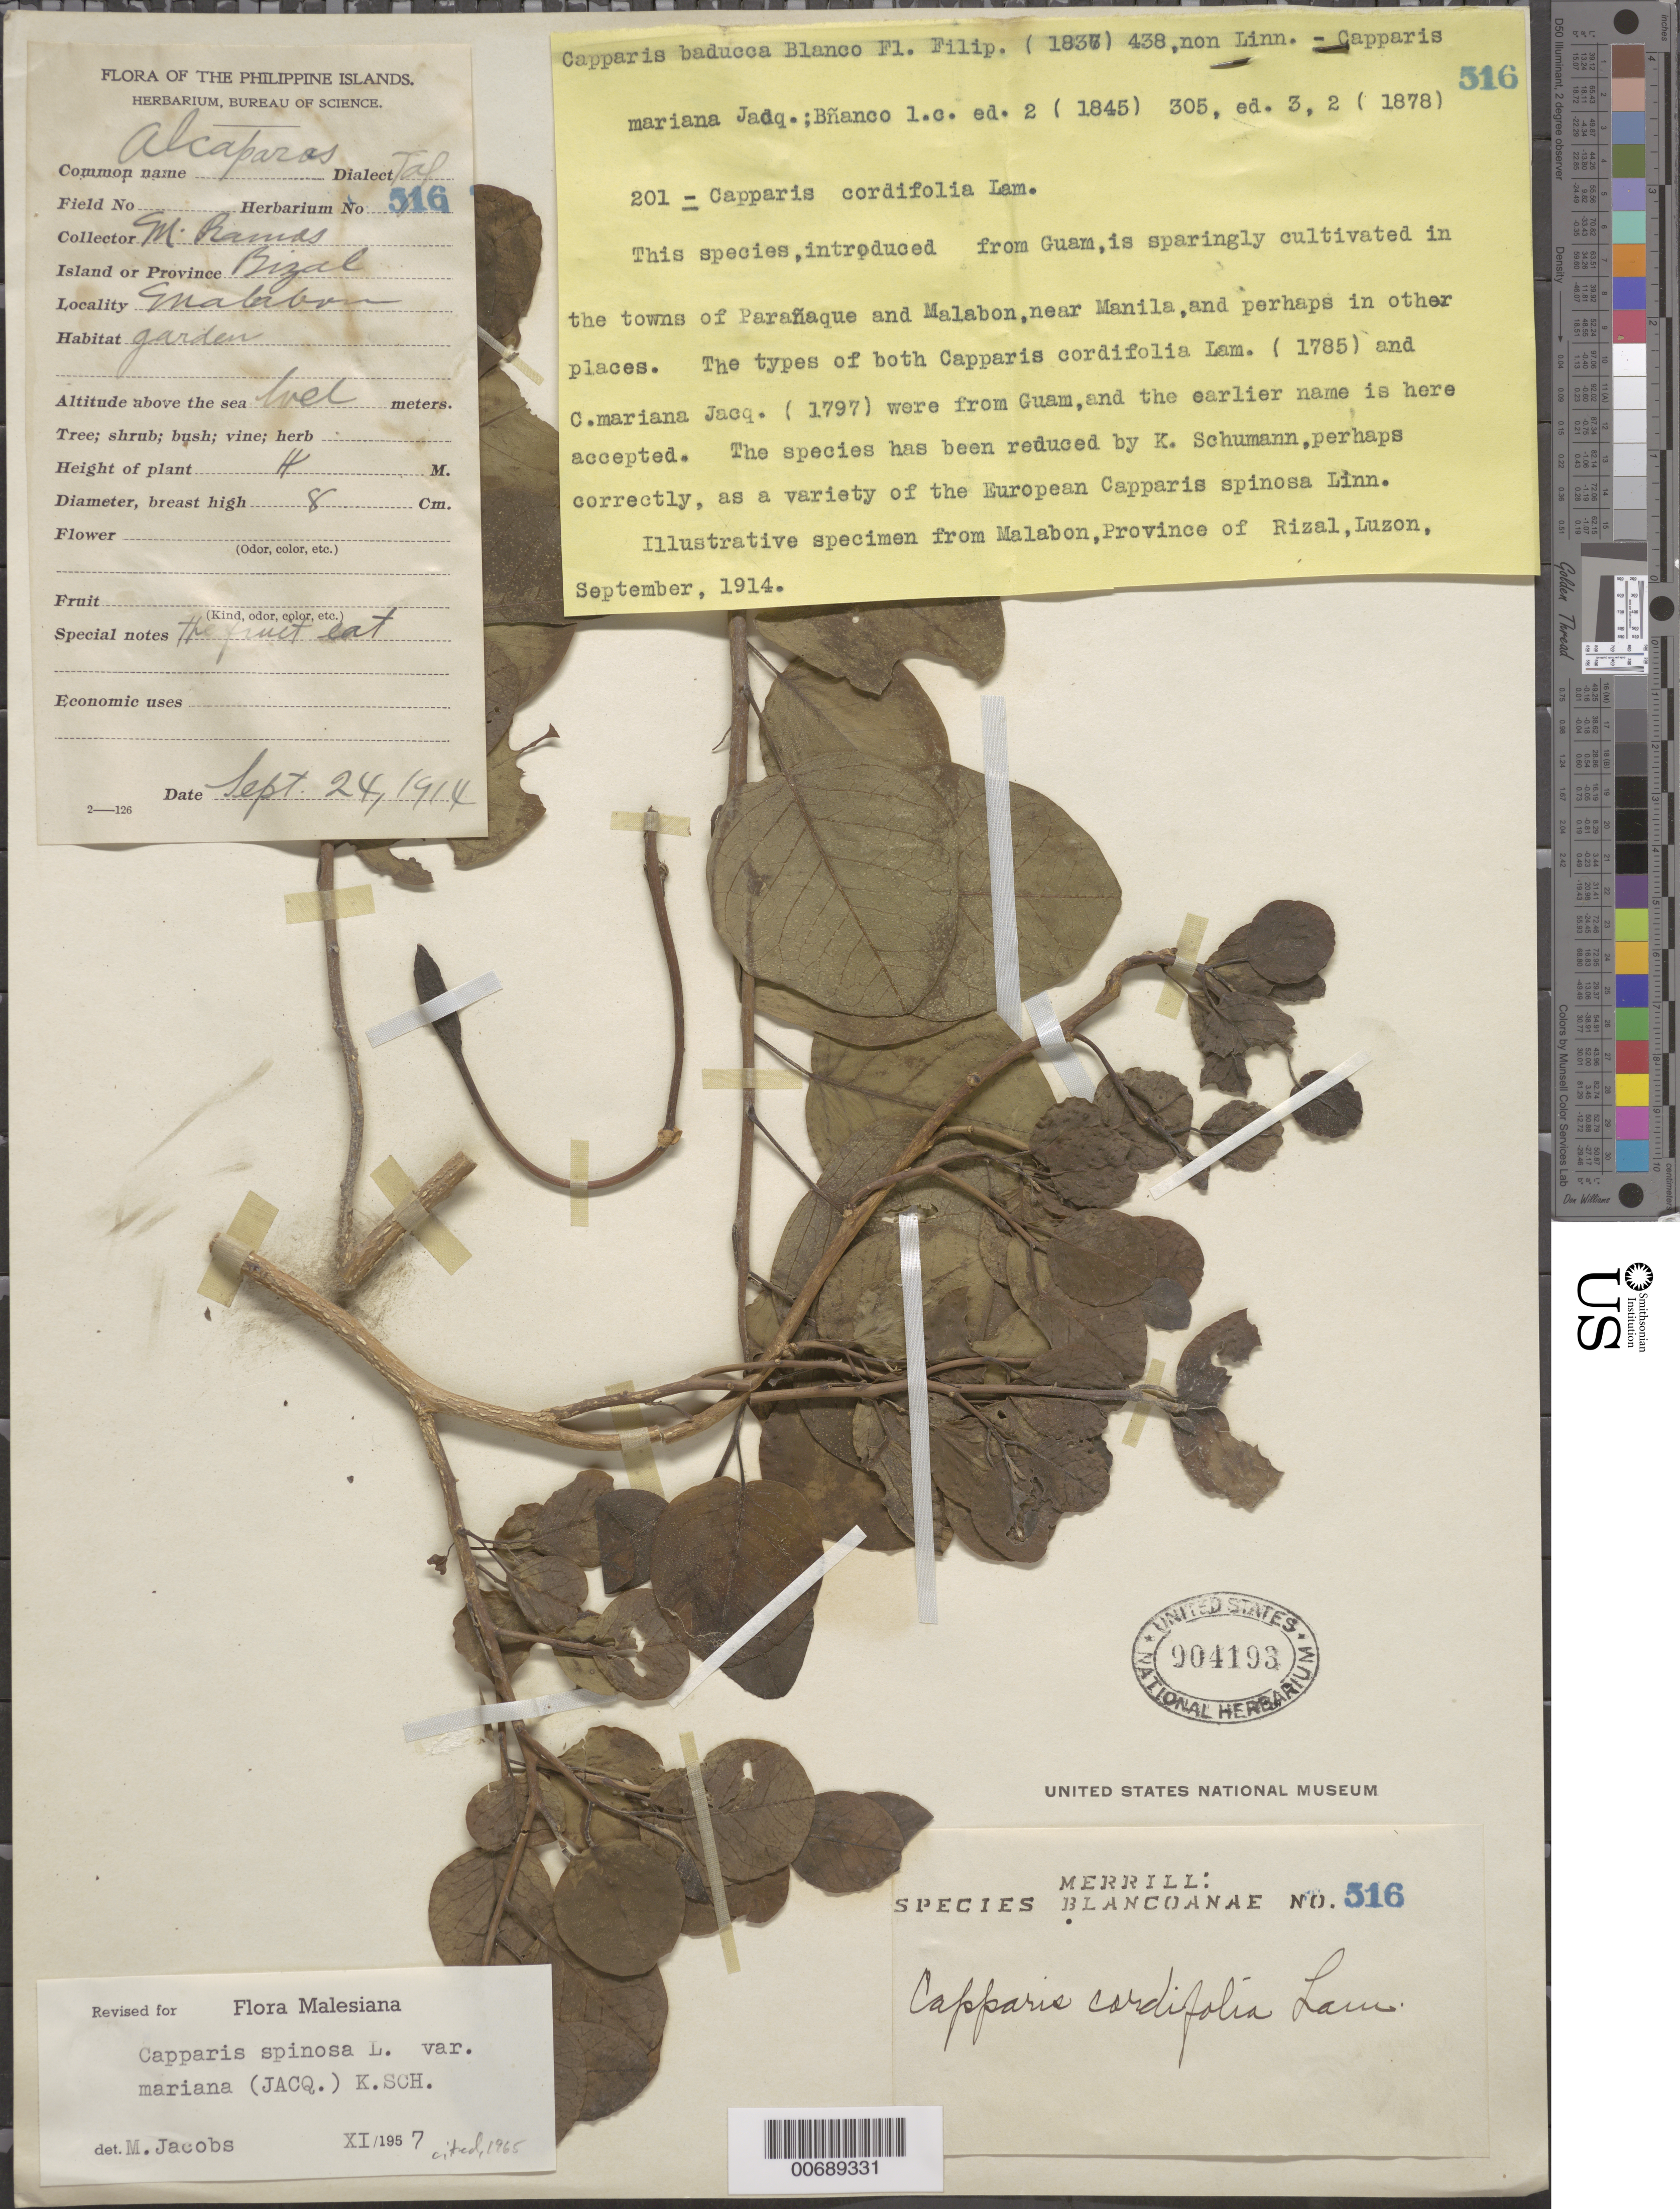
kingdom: Plantae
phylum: Tracheophyta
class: Magnoliopsida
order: Brassicales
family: Capparaceae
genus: Capparis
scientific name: Capparis spinosa var. mariana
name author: (Jacq.) K. Schum.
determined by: Jacobs, M.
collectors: M. Ramos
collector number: Sp. Blancoan. 0516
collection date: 1914-09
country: Philippines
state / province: National Capital Region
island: Luzon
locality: Malabon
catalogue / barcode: US 904193